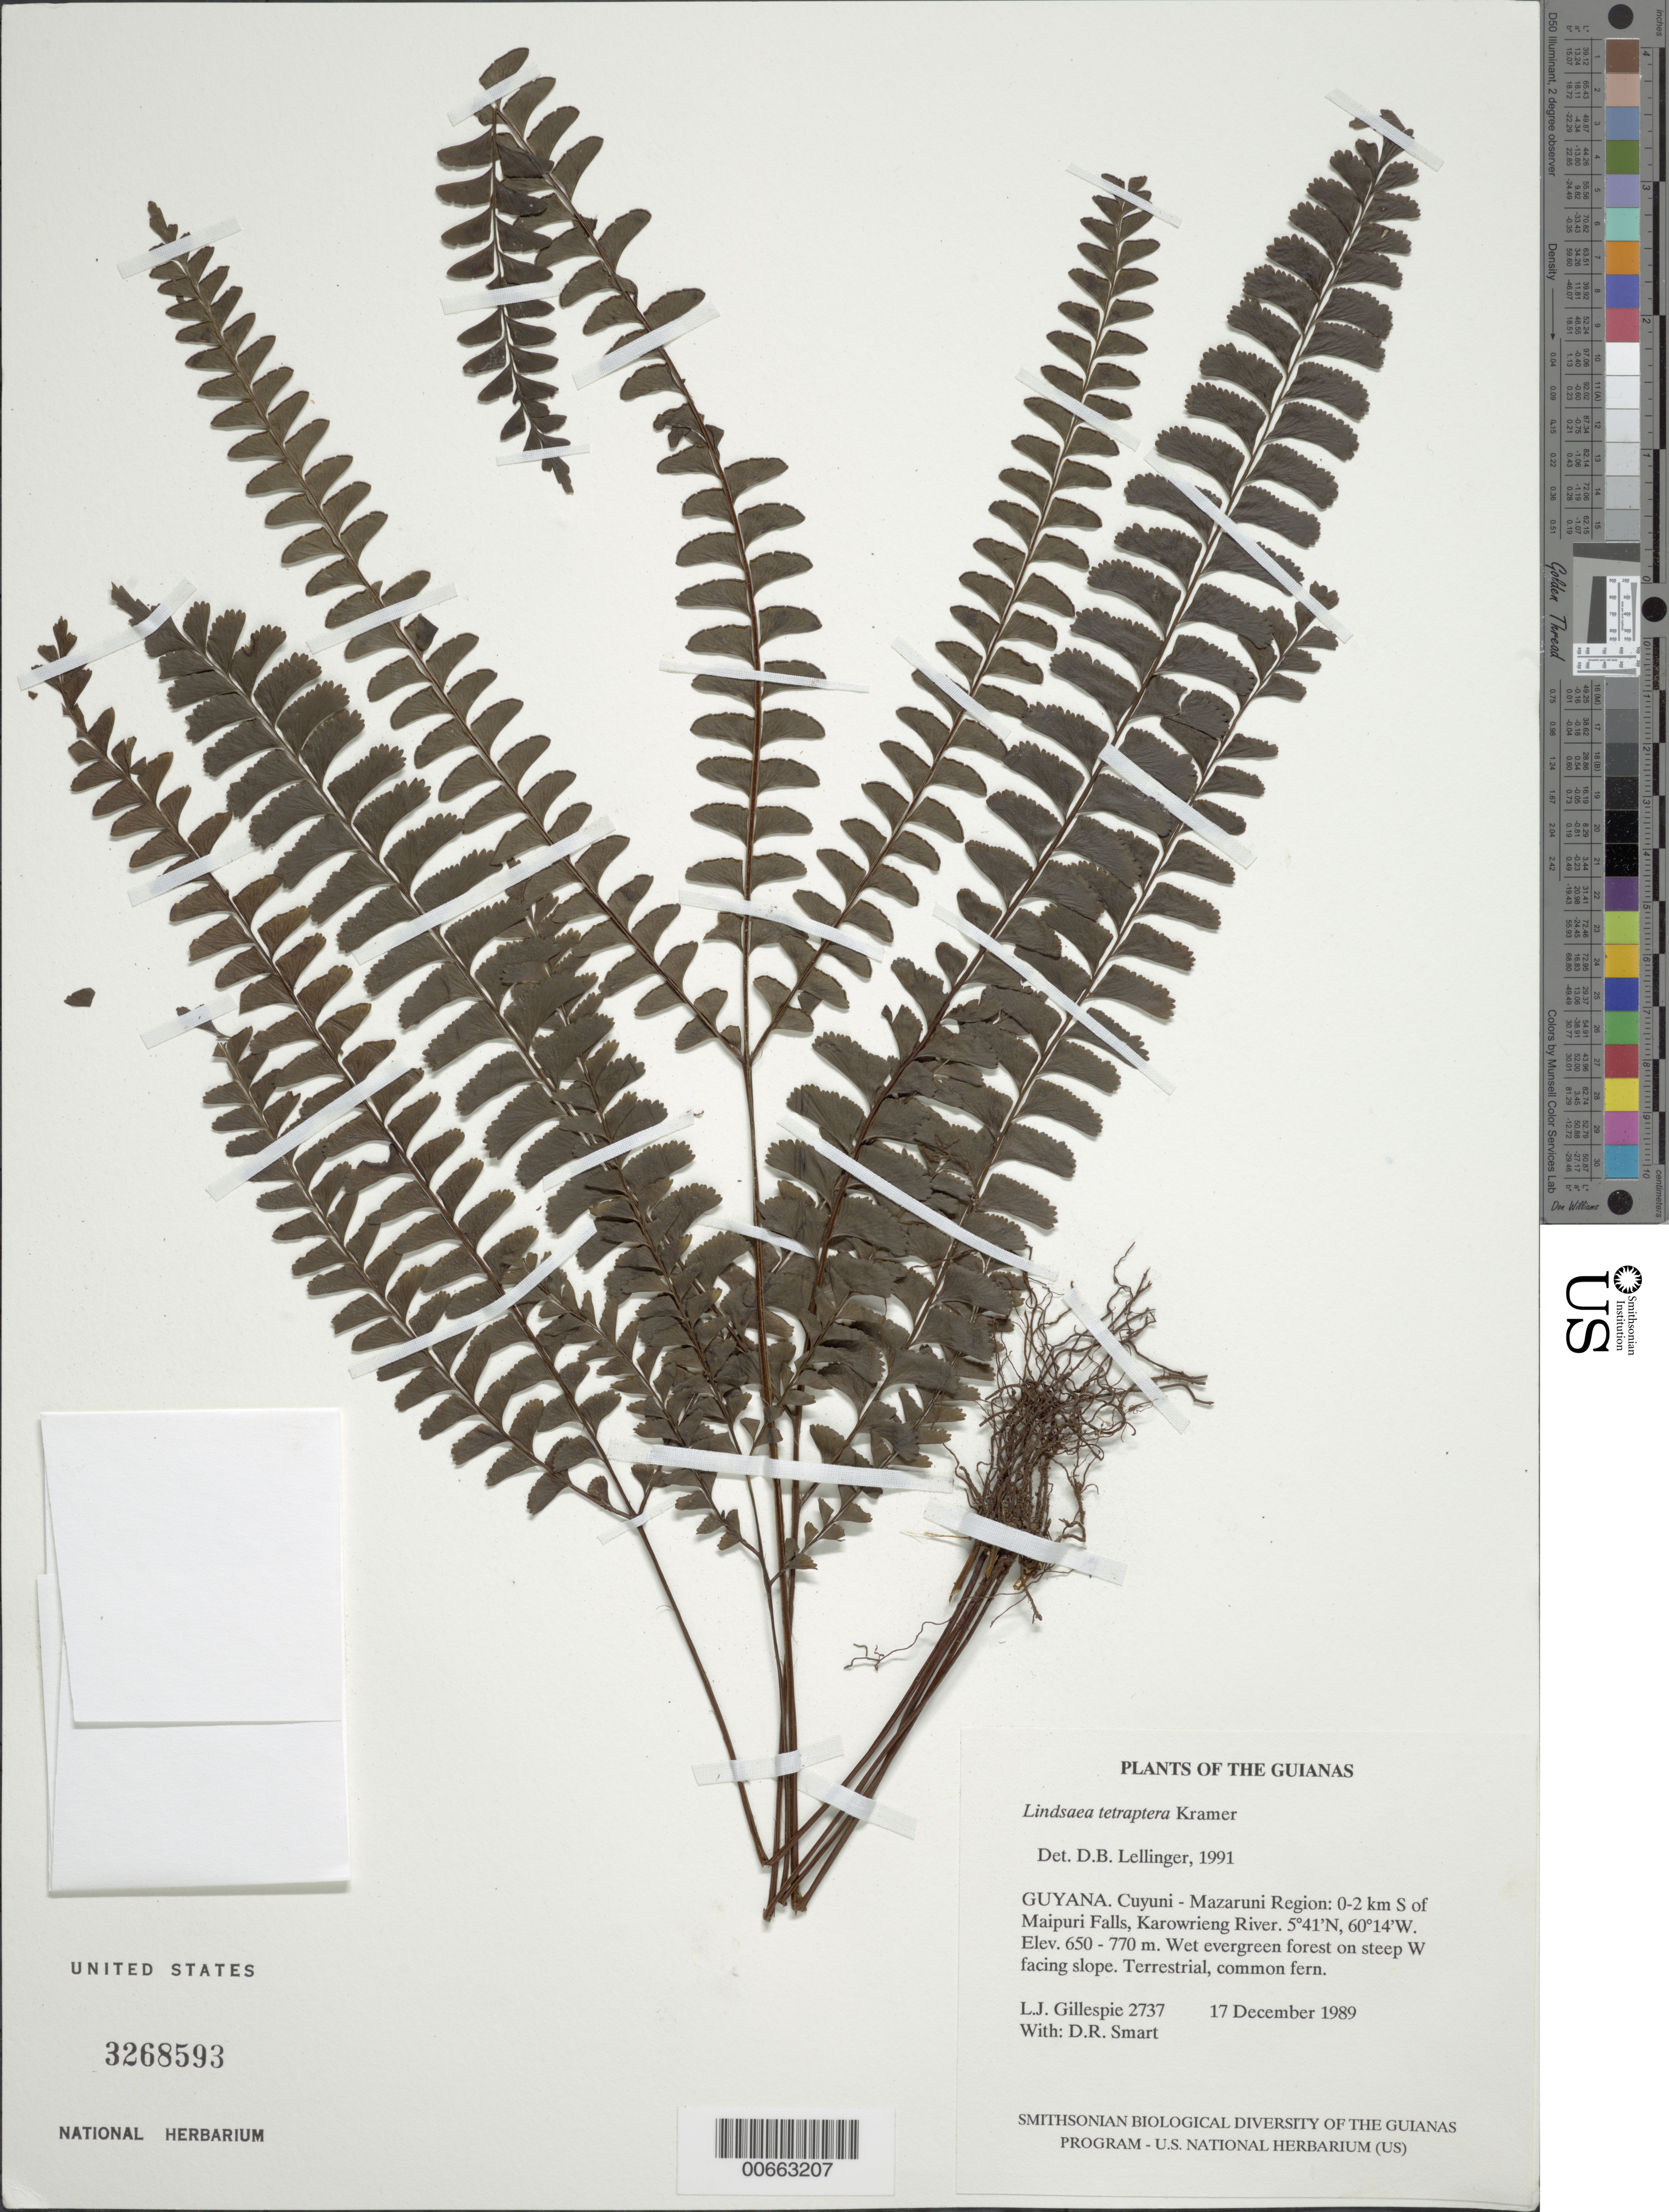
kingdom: Plantae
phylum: Tracheophyta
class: Polypodiopsida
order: Polypodiales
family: Lindsaeaceae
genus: Lindsaea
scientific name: Lindsaea tetraptera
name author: K.U. Kramer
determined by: Lellinger, David B., (BOT), Smithsonian Institution - National Museum of Natural History (UNITED STATES)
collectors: L. J. Gillespie & D. R. Smart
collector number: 2737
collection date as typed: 17 December 1989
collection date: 1989-12-17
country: Guyana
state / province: Cuyuni-Mazaruni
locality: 0-2 km S of Maipuri Falls, Karowrieng River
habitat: Wet evergreen forest on steep W facing slope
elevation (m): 650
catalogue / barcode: US 3268593